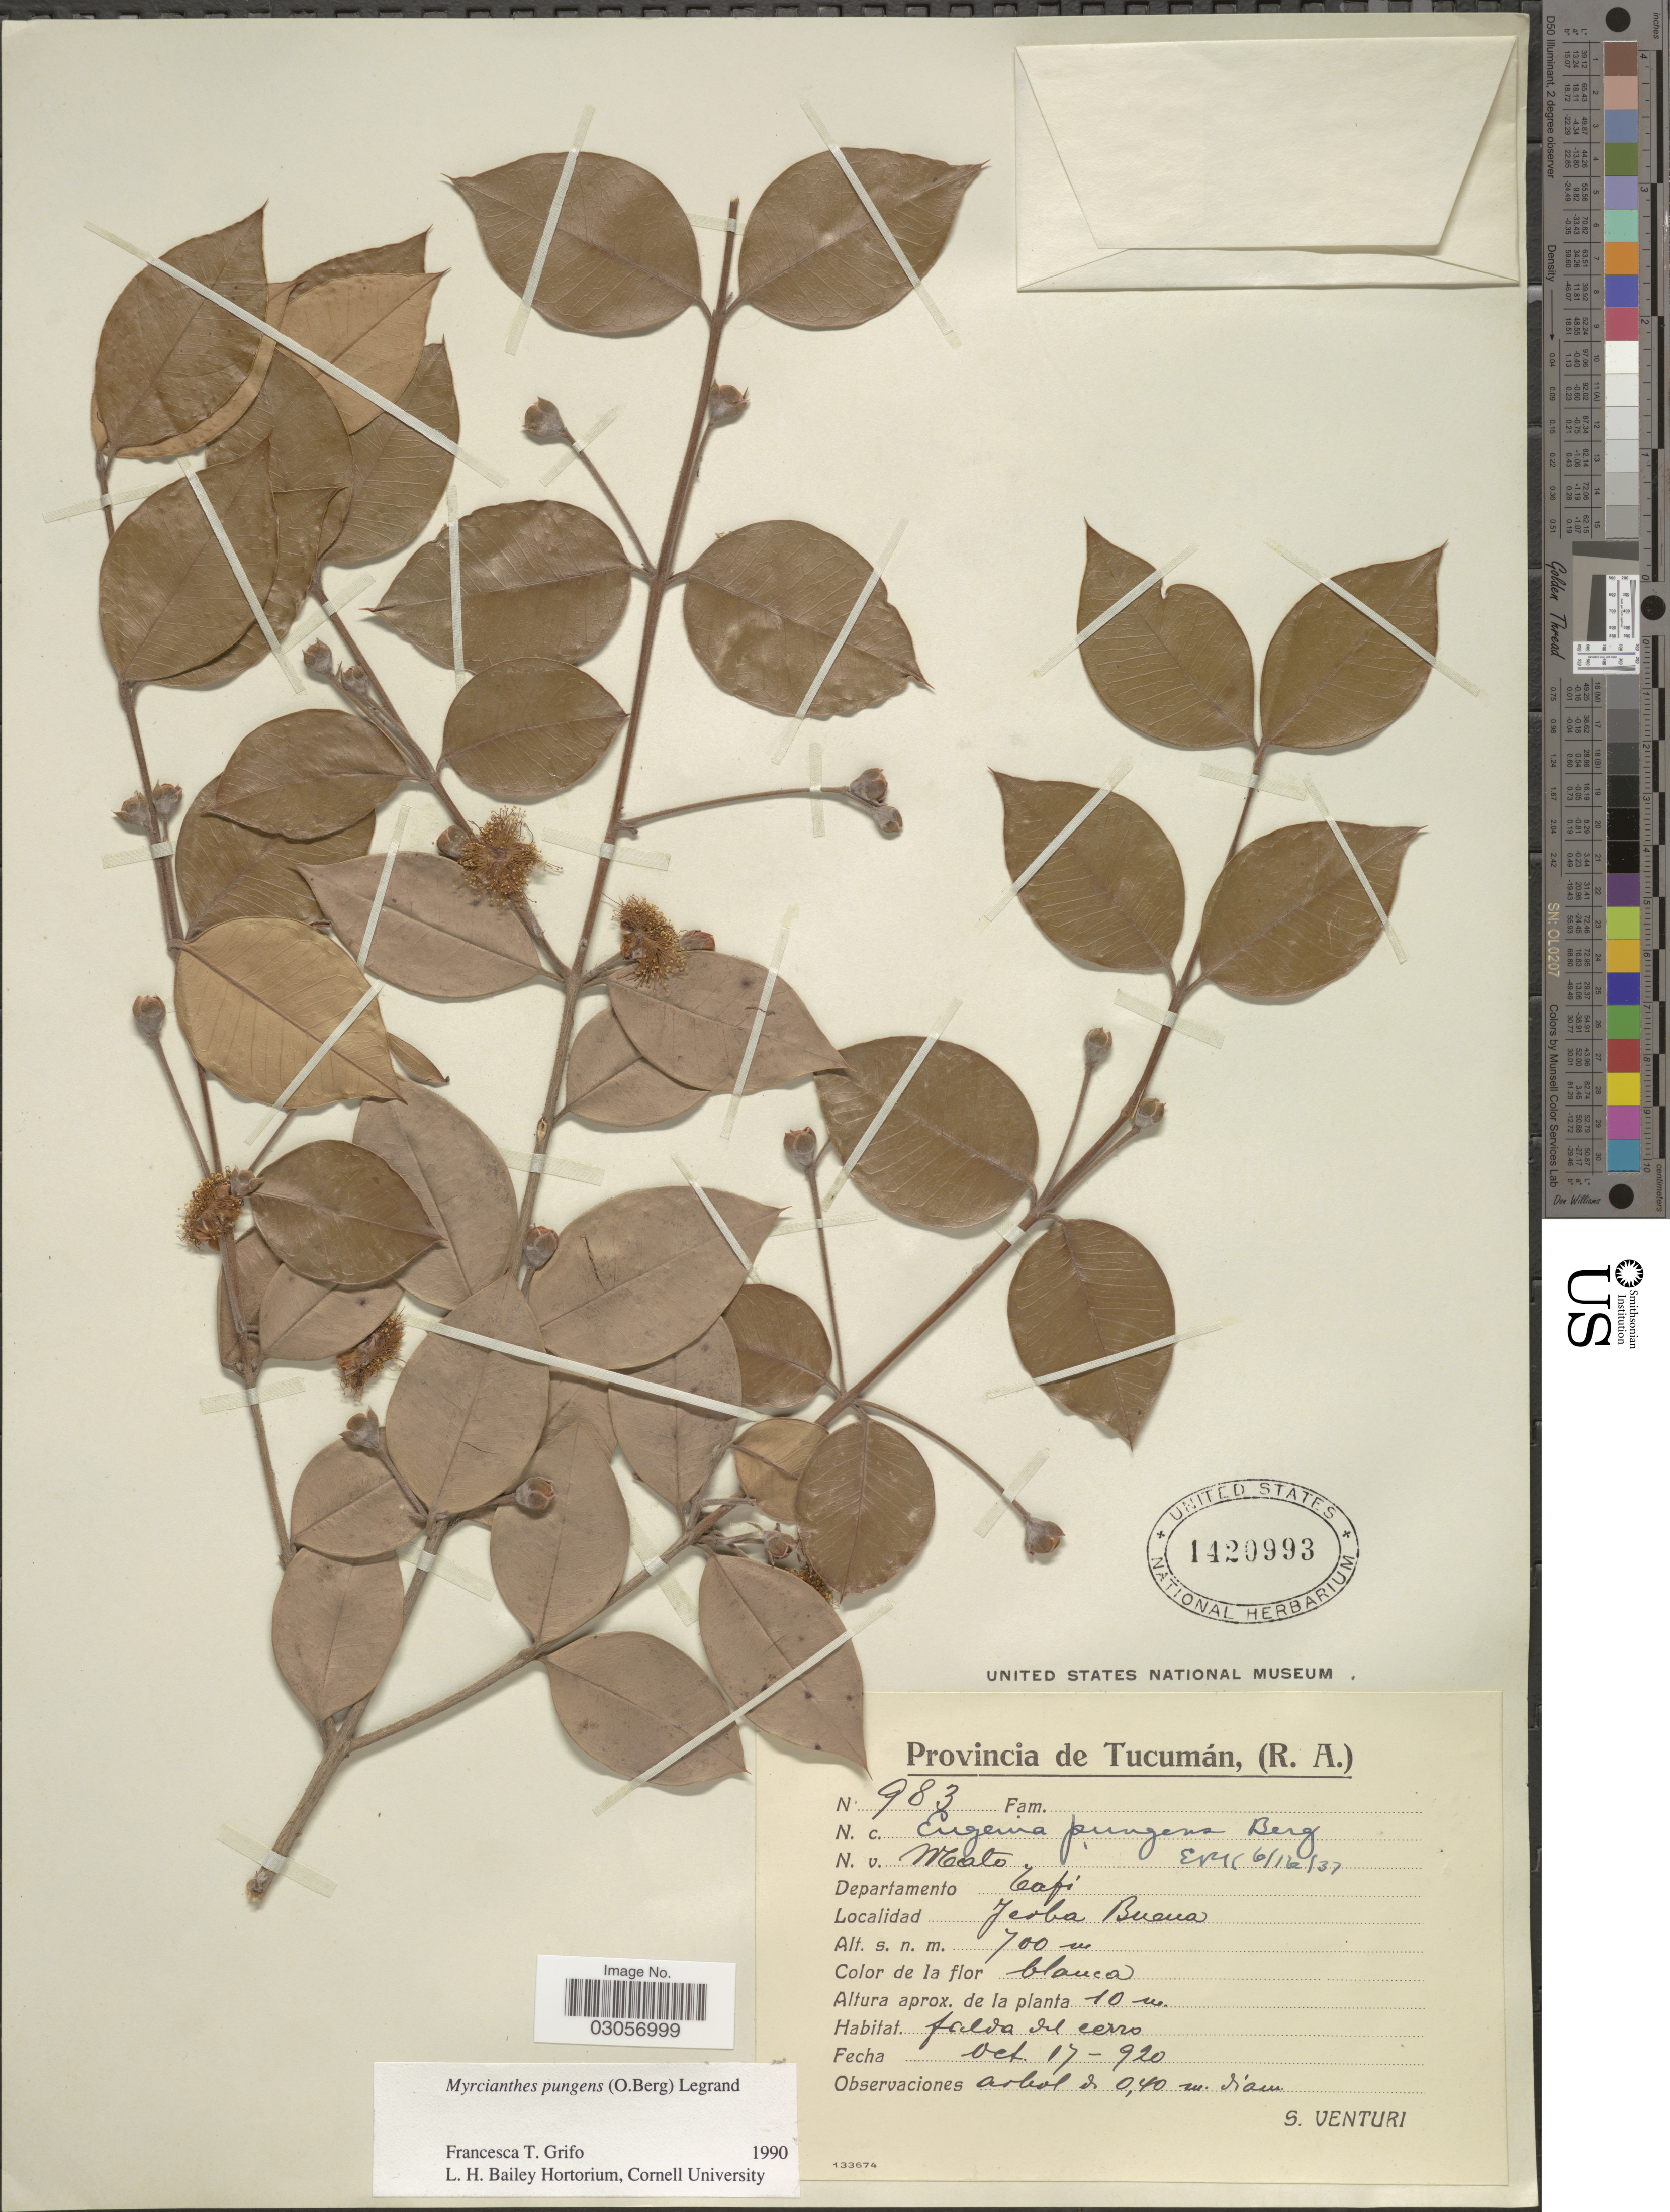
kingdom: Plantae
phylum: Tracheophyta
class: Magnoliopsida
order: Myrtales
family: Myrtaceae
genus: Myrcianthes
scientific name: Myrcianthes pungens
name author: (O. Berg) D. Legrand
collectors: S. Venturi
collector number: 983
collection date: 1920-10-17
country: Argentina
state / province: Tucuman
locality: Departamento Tafi, Yerba Buena.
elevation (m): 700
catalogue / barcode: US 1420993